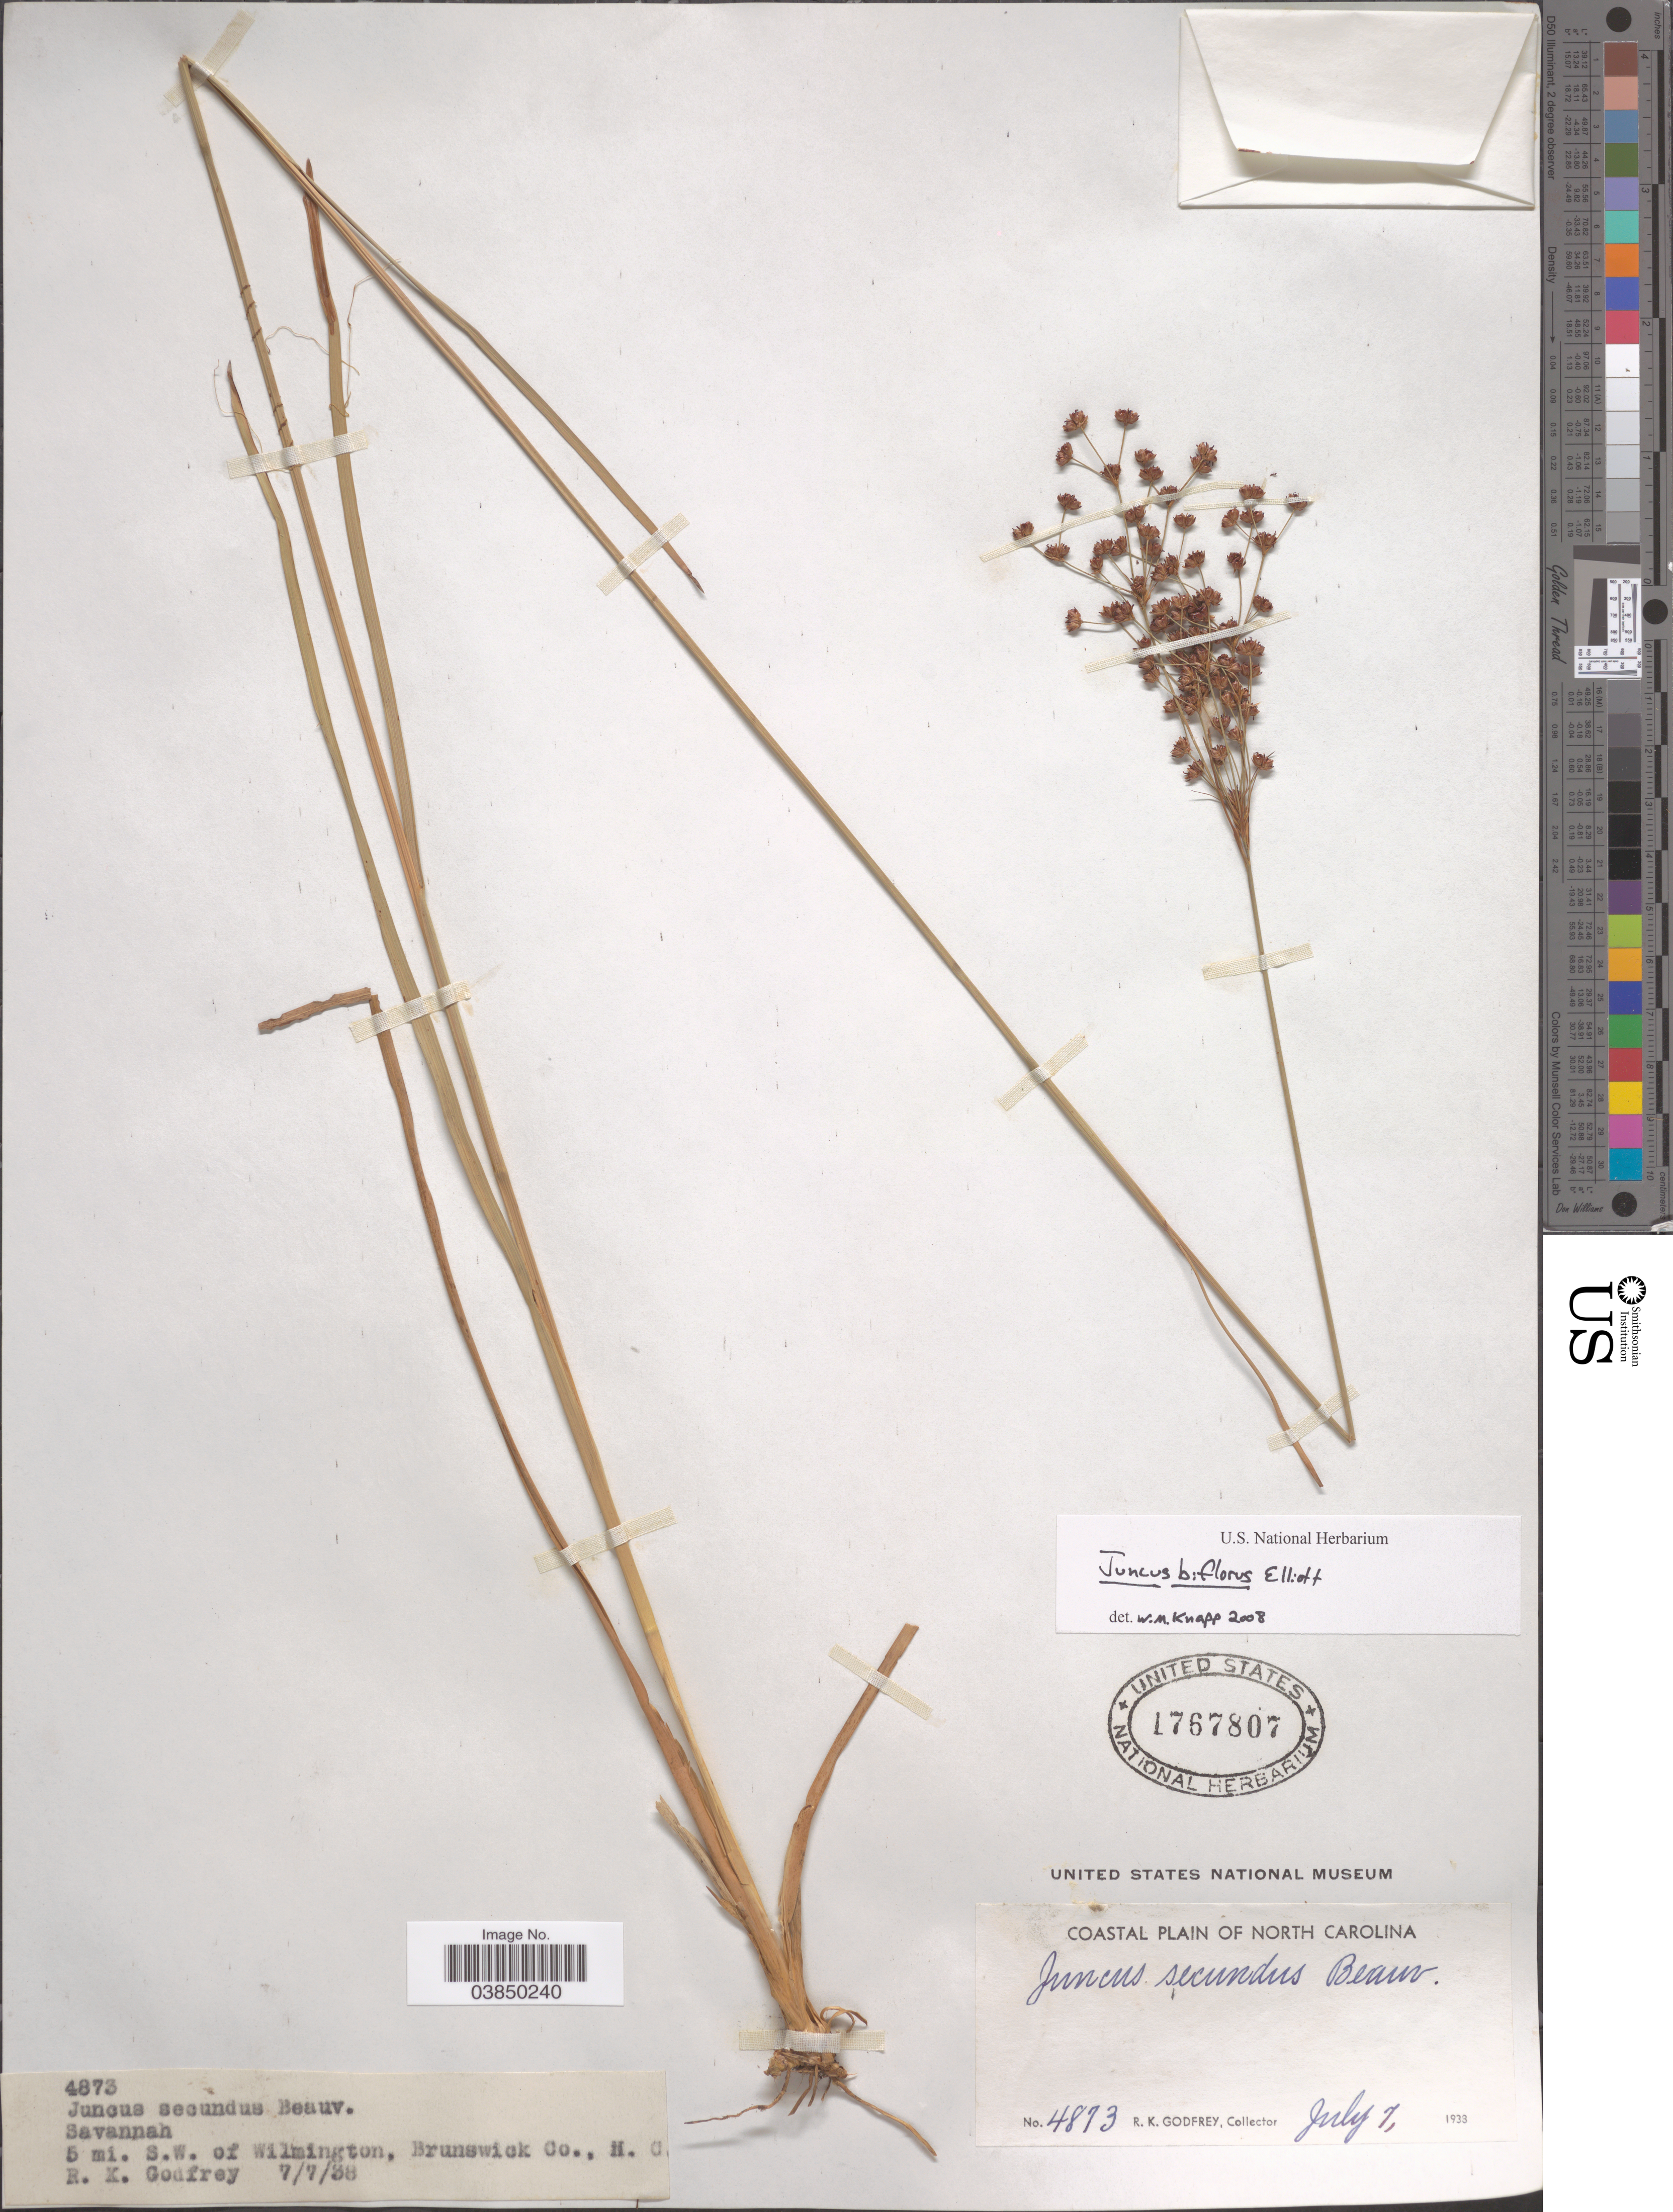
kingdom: Plantae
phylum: Tracheophyta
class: Liliopsida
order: Poales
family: Juncaceae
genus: Juncus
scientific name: Juncus biflorus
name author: Ell.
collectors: R. K. Godfrey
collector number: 4873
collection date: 1938-07-07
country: United States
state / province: North Carolina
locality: Coastal Plain of North Carolina. 5 mi. S.W. of Wilmington, Brunswick Co.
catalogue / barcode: US 1767807